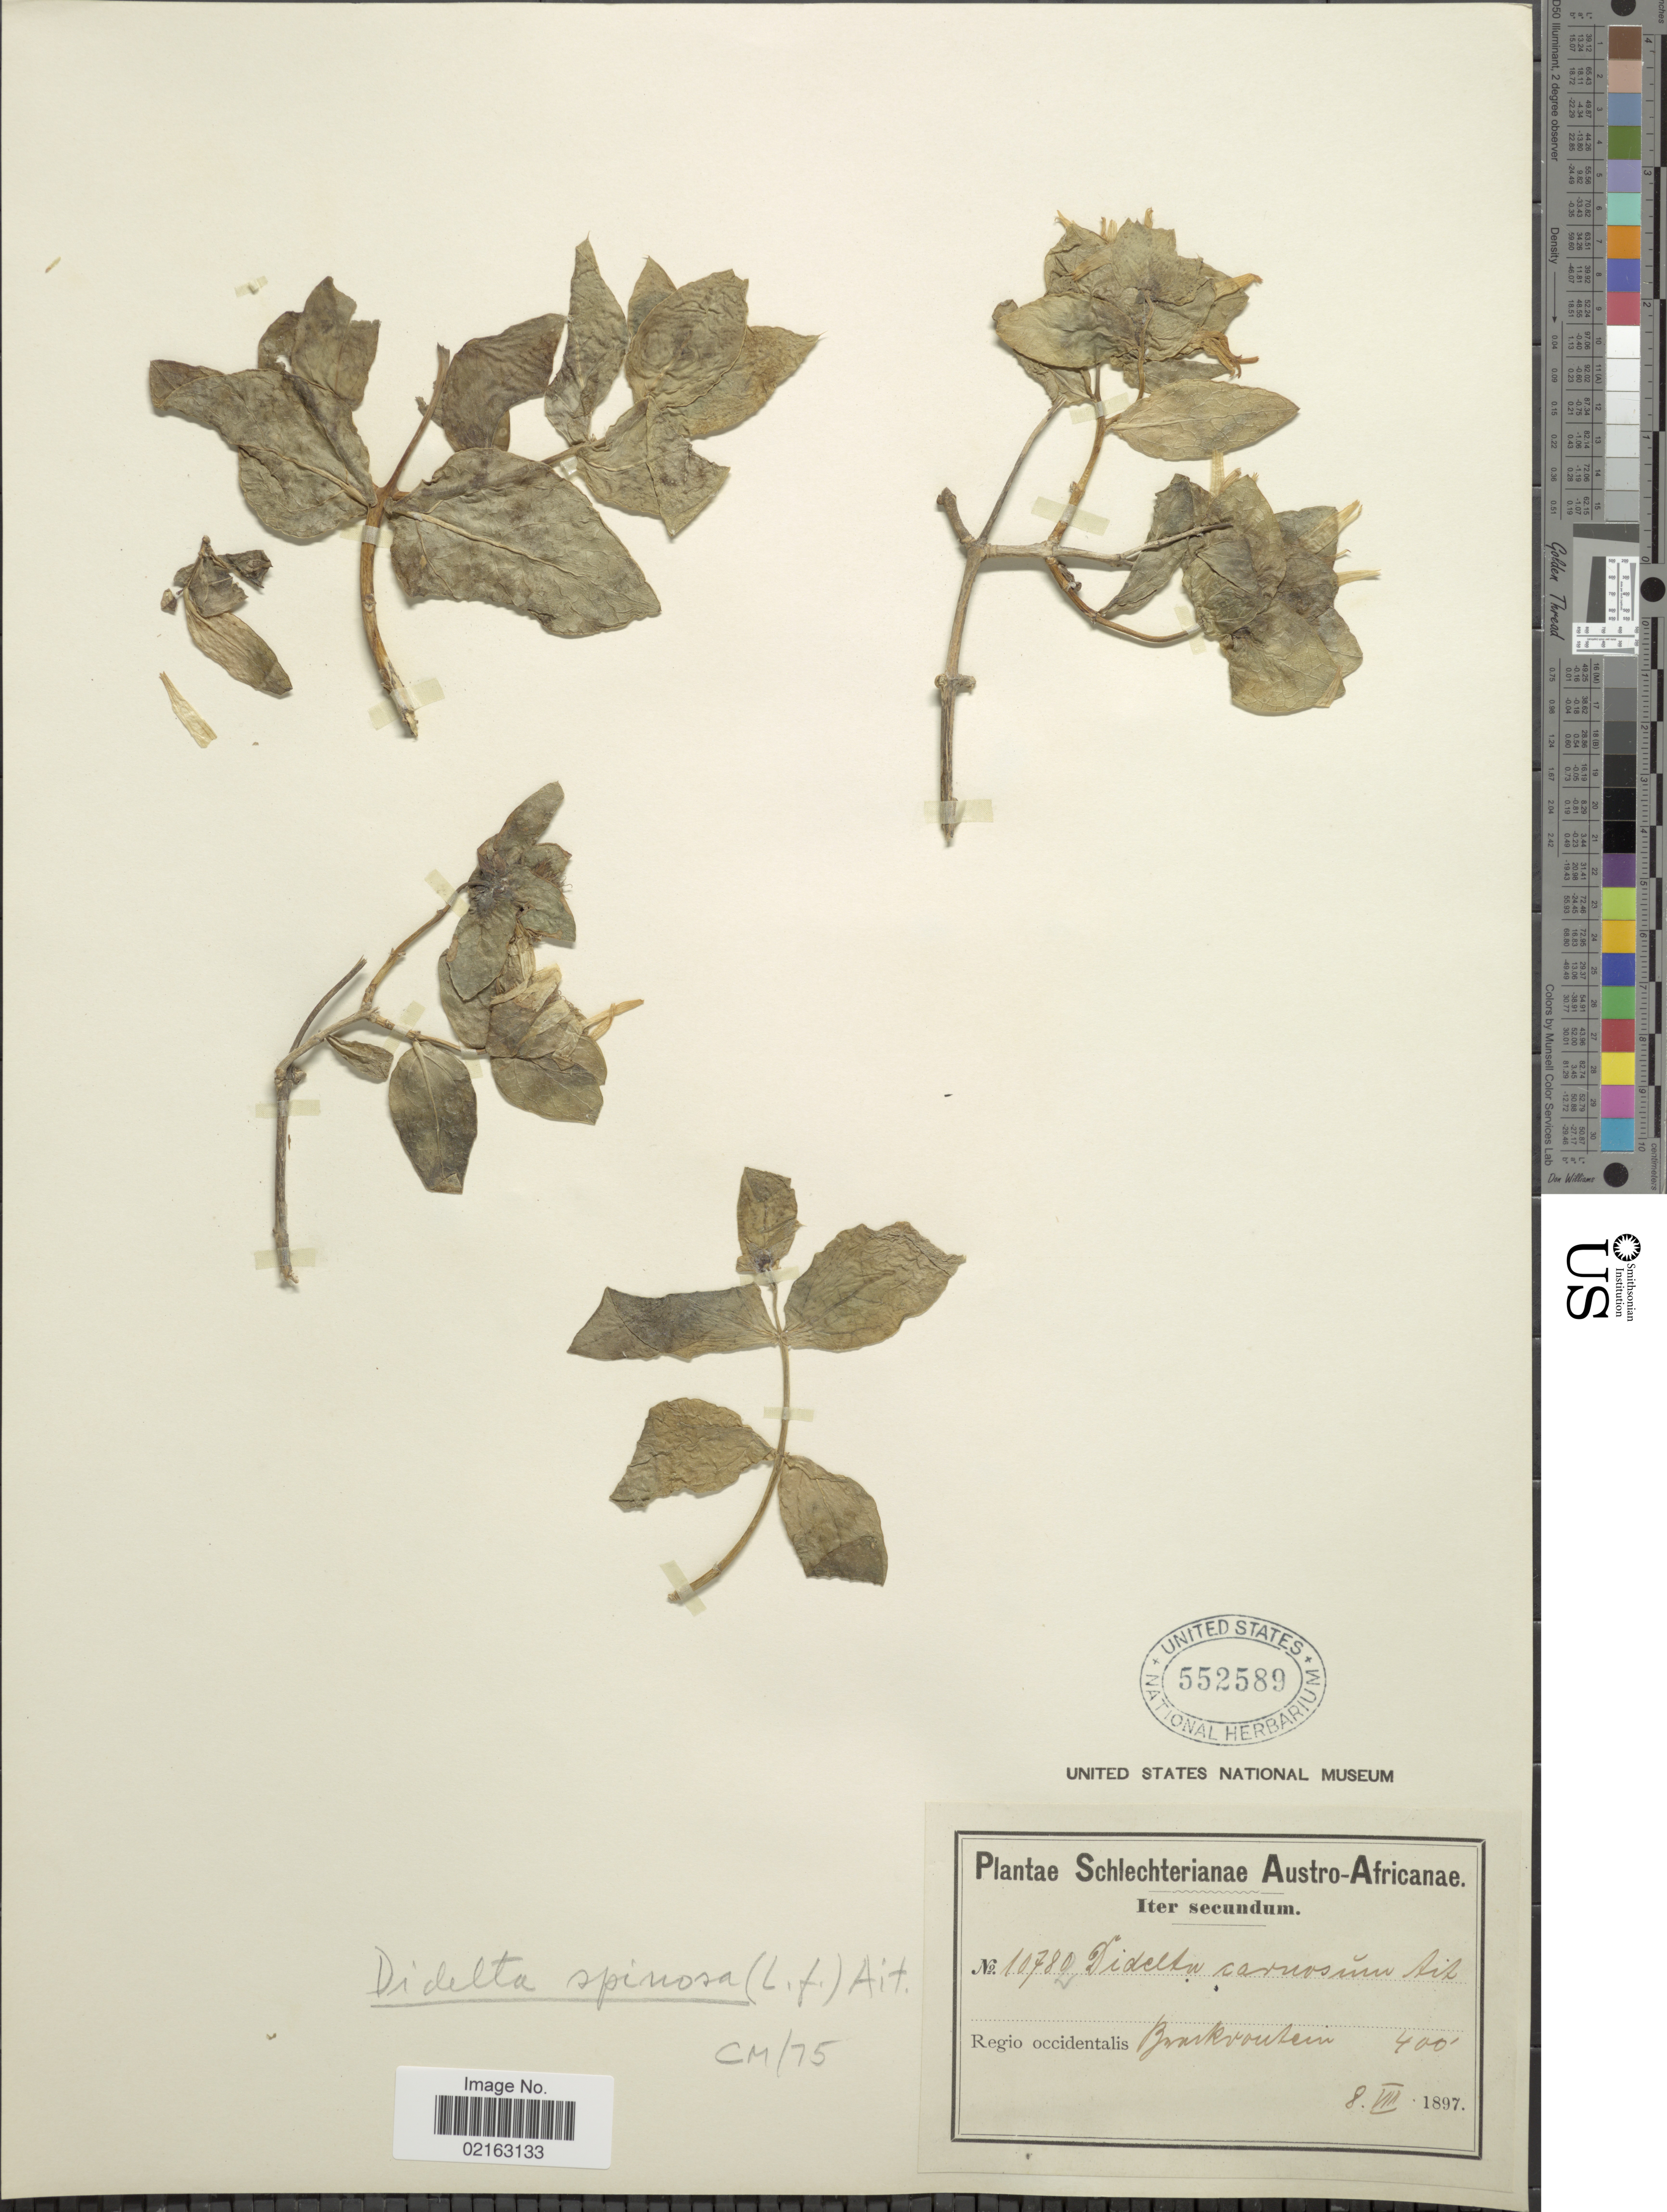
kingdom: Plantae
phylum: Tracheophyta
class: Magnoliopsida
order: Asterales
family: Asteraceae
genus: Didelta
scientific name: Didelta spinosa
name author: (L. f.) Aiton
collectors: Schlechter, --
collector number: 10782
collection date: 1897-08-08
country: South Africa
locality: Regio occidentalis Bankvontein [Bankfontein].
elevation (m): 122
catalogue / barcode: US 552589